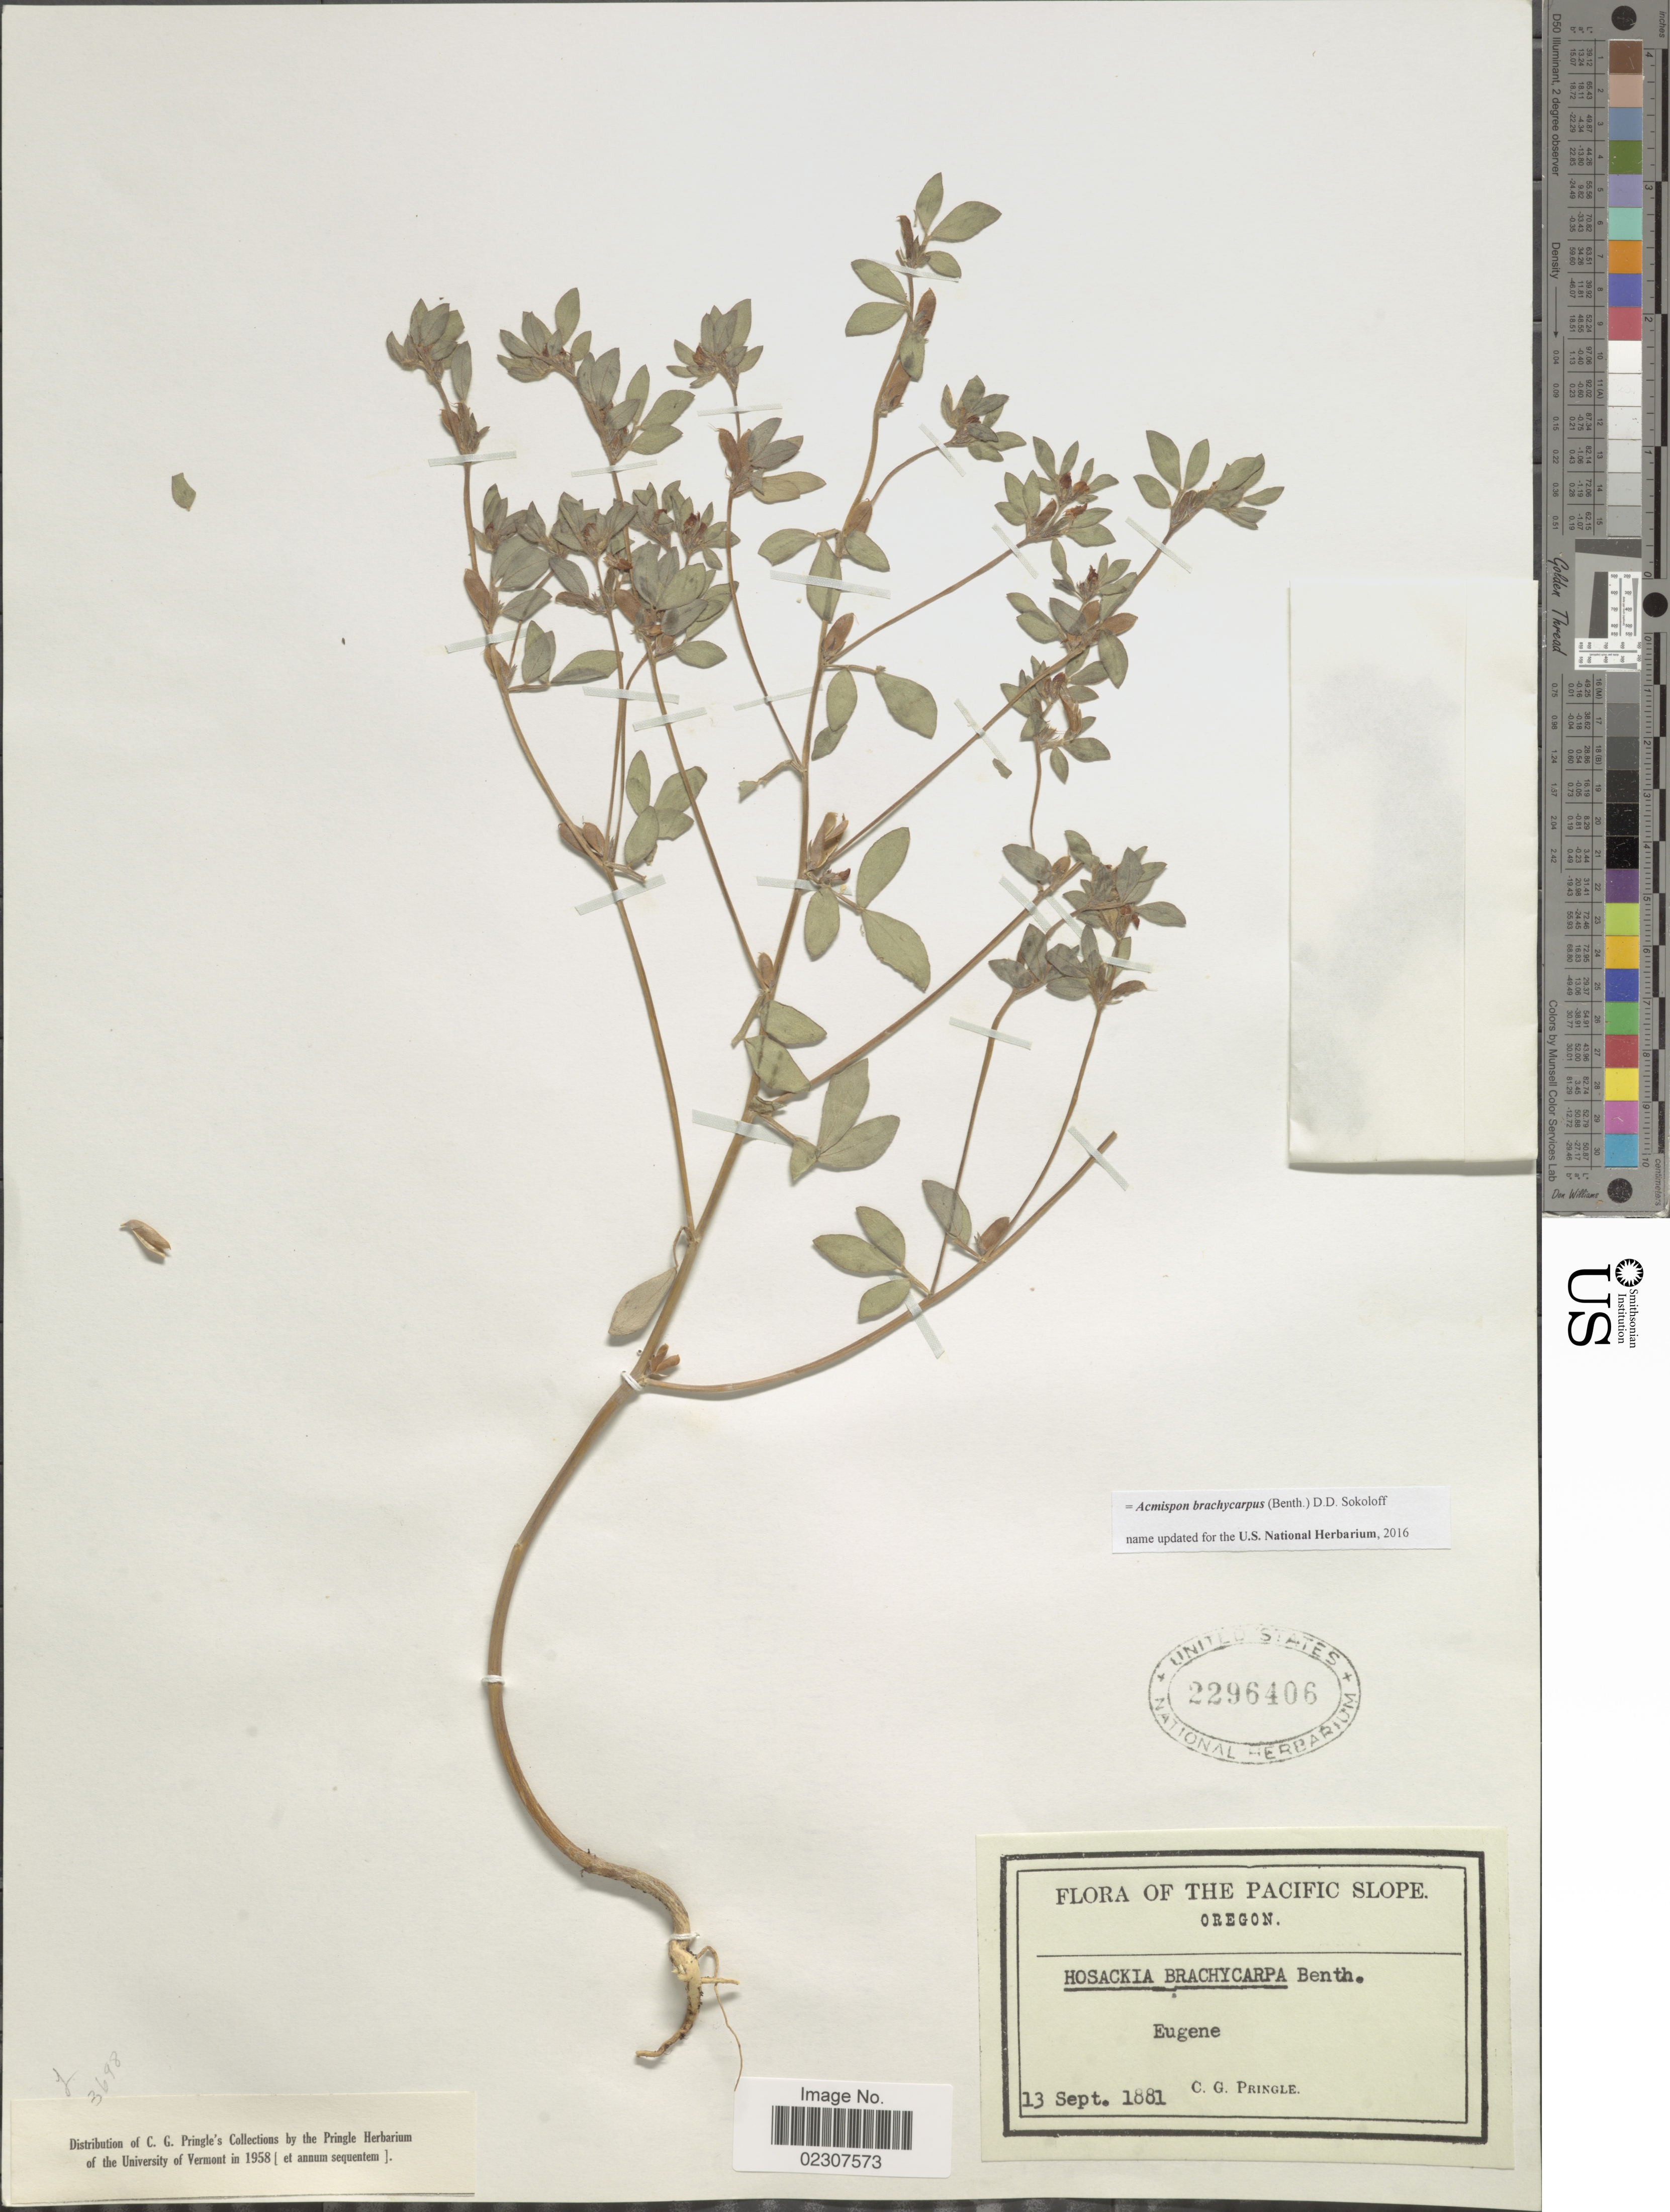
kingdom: Plantae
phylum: Tracheophyta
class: Magnoliopsida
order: Fabales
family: Fabaceae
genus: Acmispon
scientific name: Acmispon brachycarpus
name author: (Benth.) D.D. Sokoloff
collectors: C. G. Pringle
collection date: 1881-09-13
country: United States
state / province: Oregon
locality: The Pacific Slope, Eugene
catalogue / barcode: US 2296406